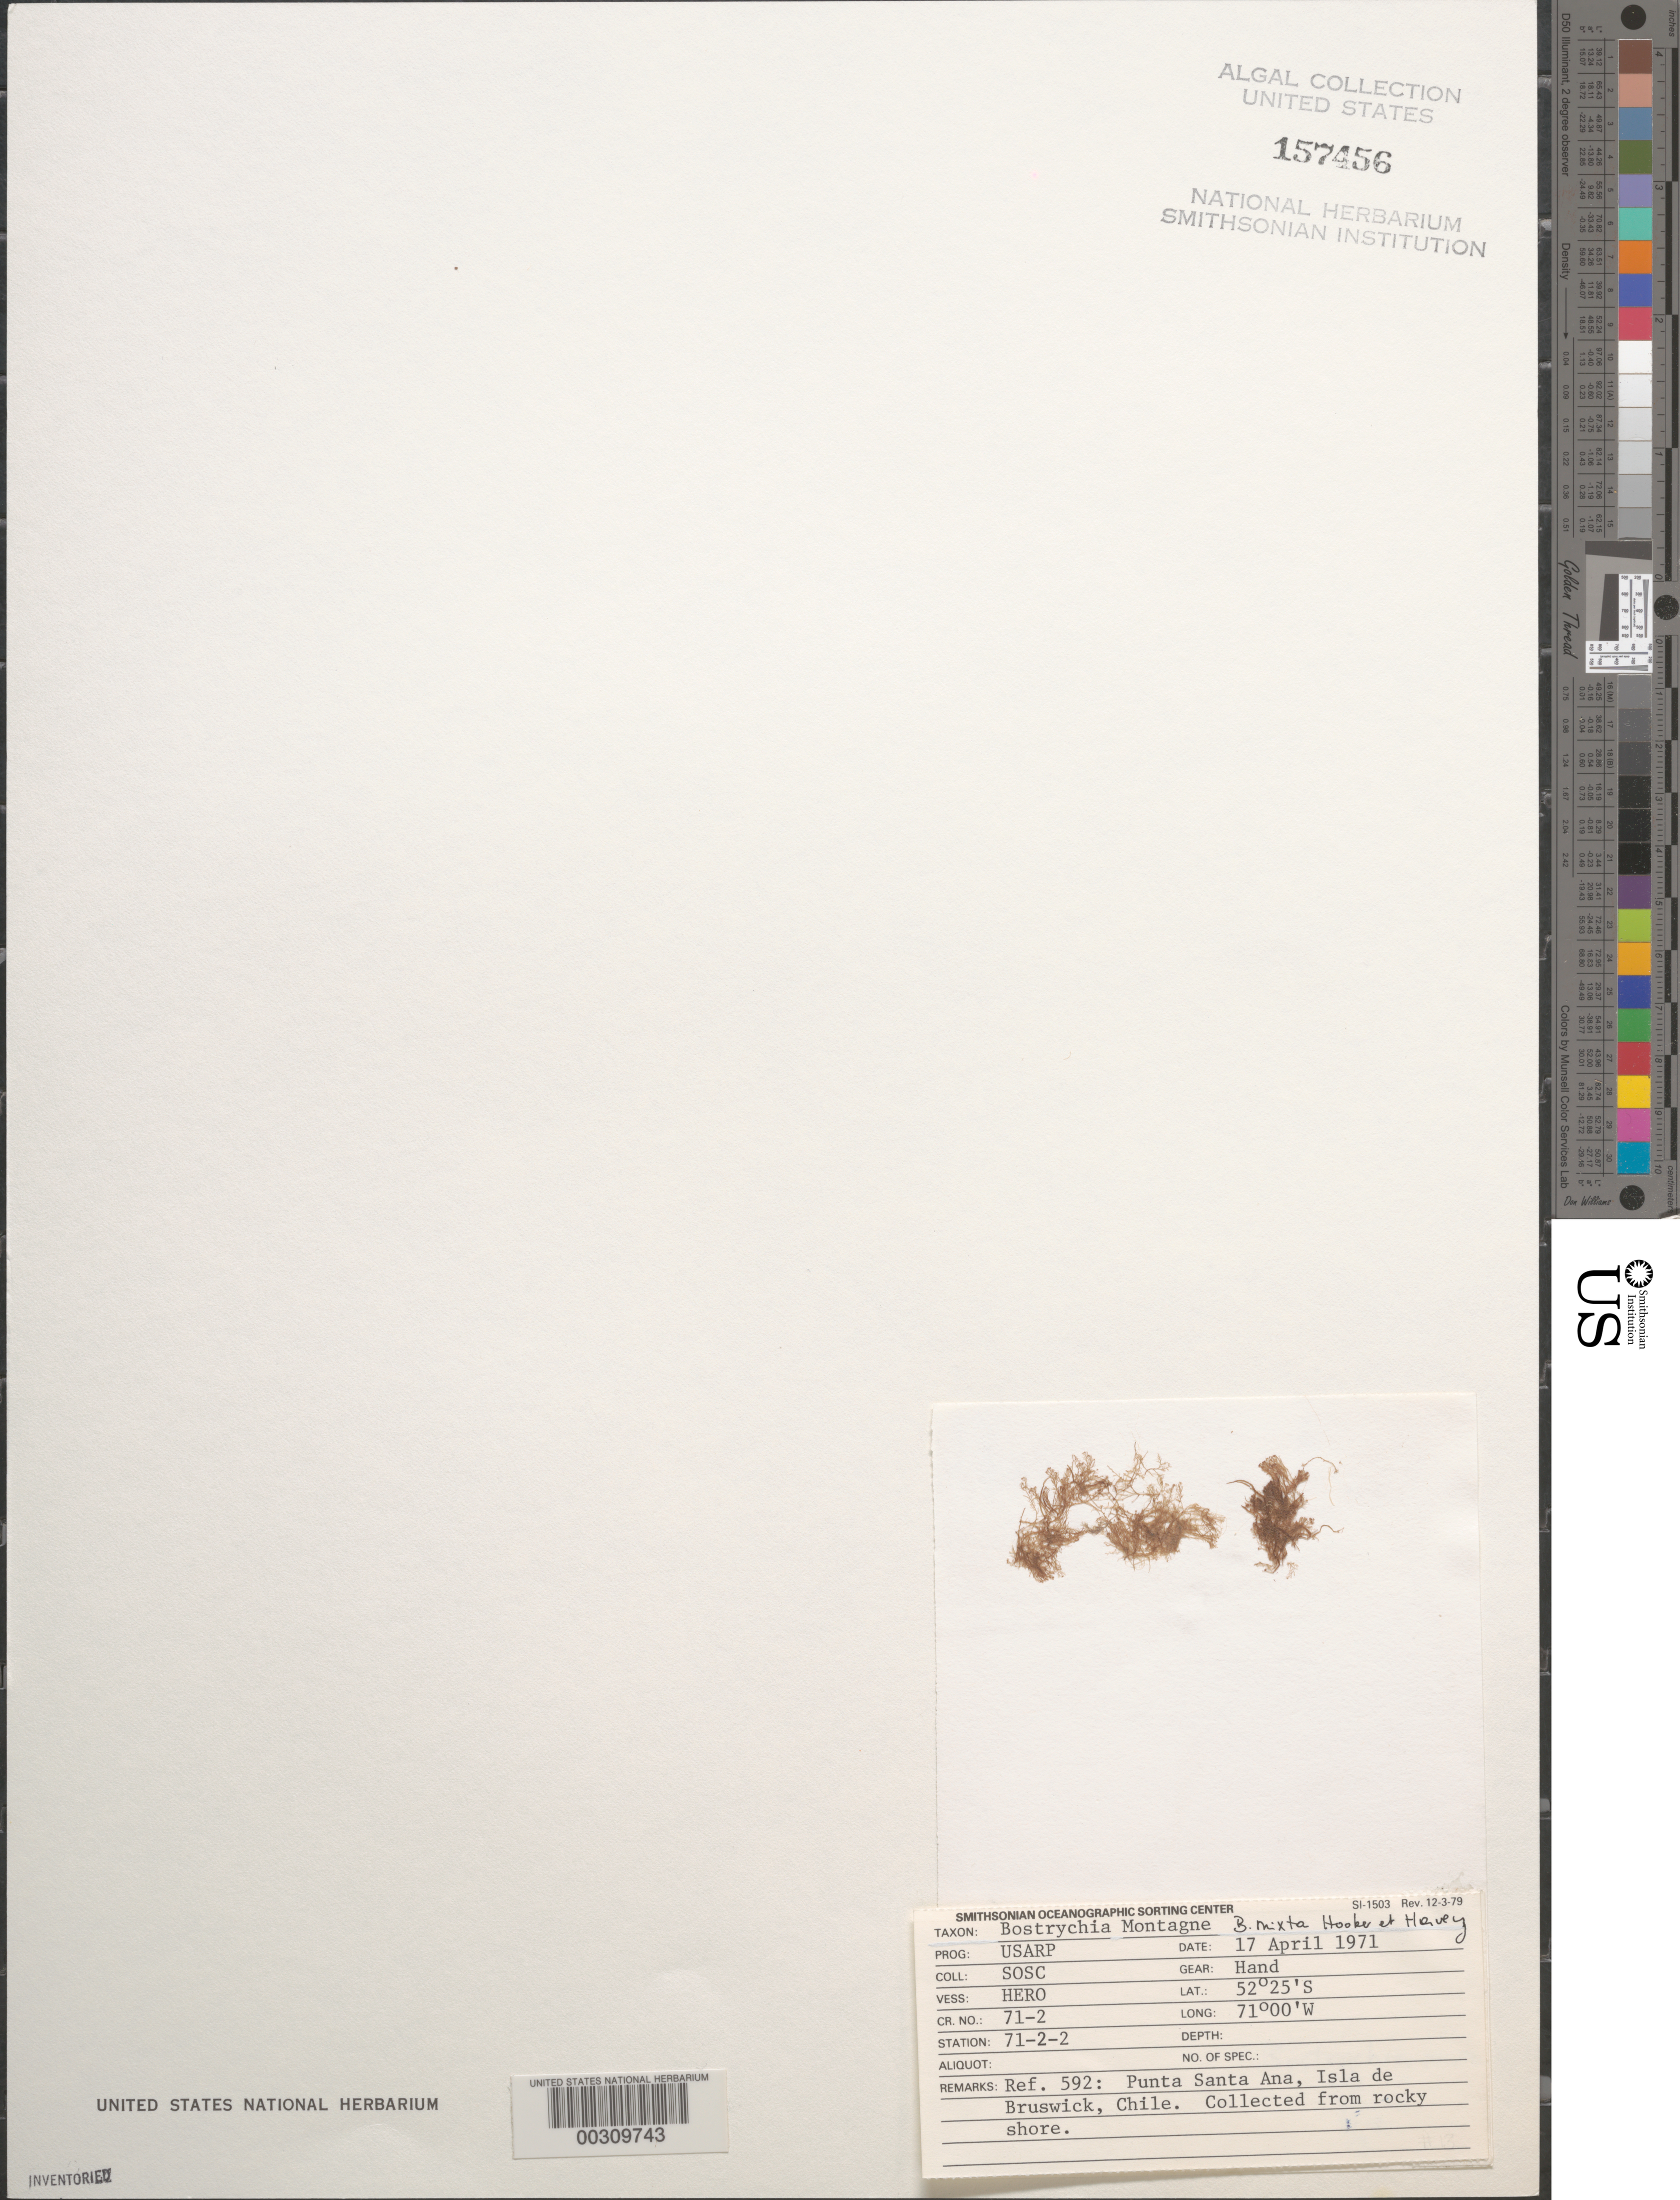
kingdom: Plantae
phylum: Rhodophyta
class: Florideophyceae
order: Ceramiales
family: Rhodomelaceae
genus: Bostrychia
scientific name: Bostrychia intricata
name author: (Bory) Mont.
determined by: Algae name updating Project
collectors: SOSC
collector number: Station 71-2-2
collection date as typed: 17 Apr 1971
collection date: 1971-04-17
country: Chile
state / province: Magallanes y de la Antártica Chilena (XII)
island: Isla de Brunswick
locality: Punta Santa Ana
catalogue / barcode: US 157456